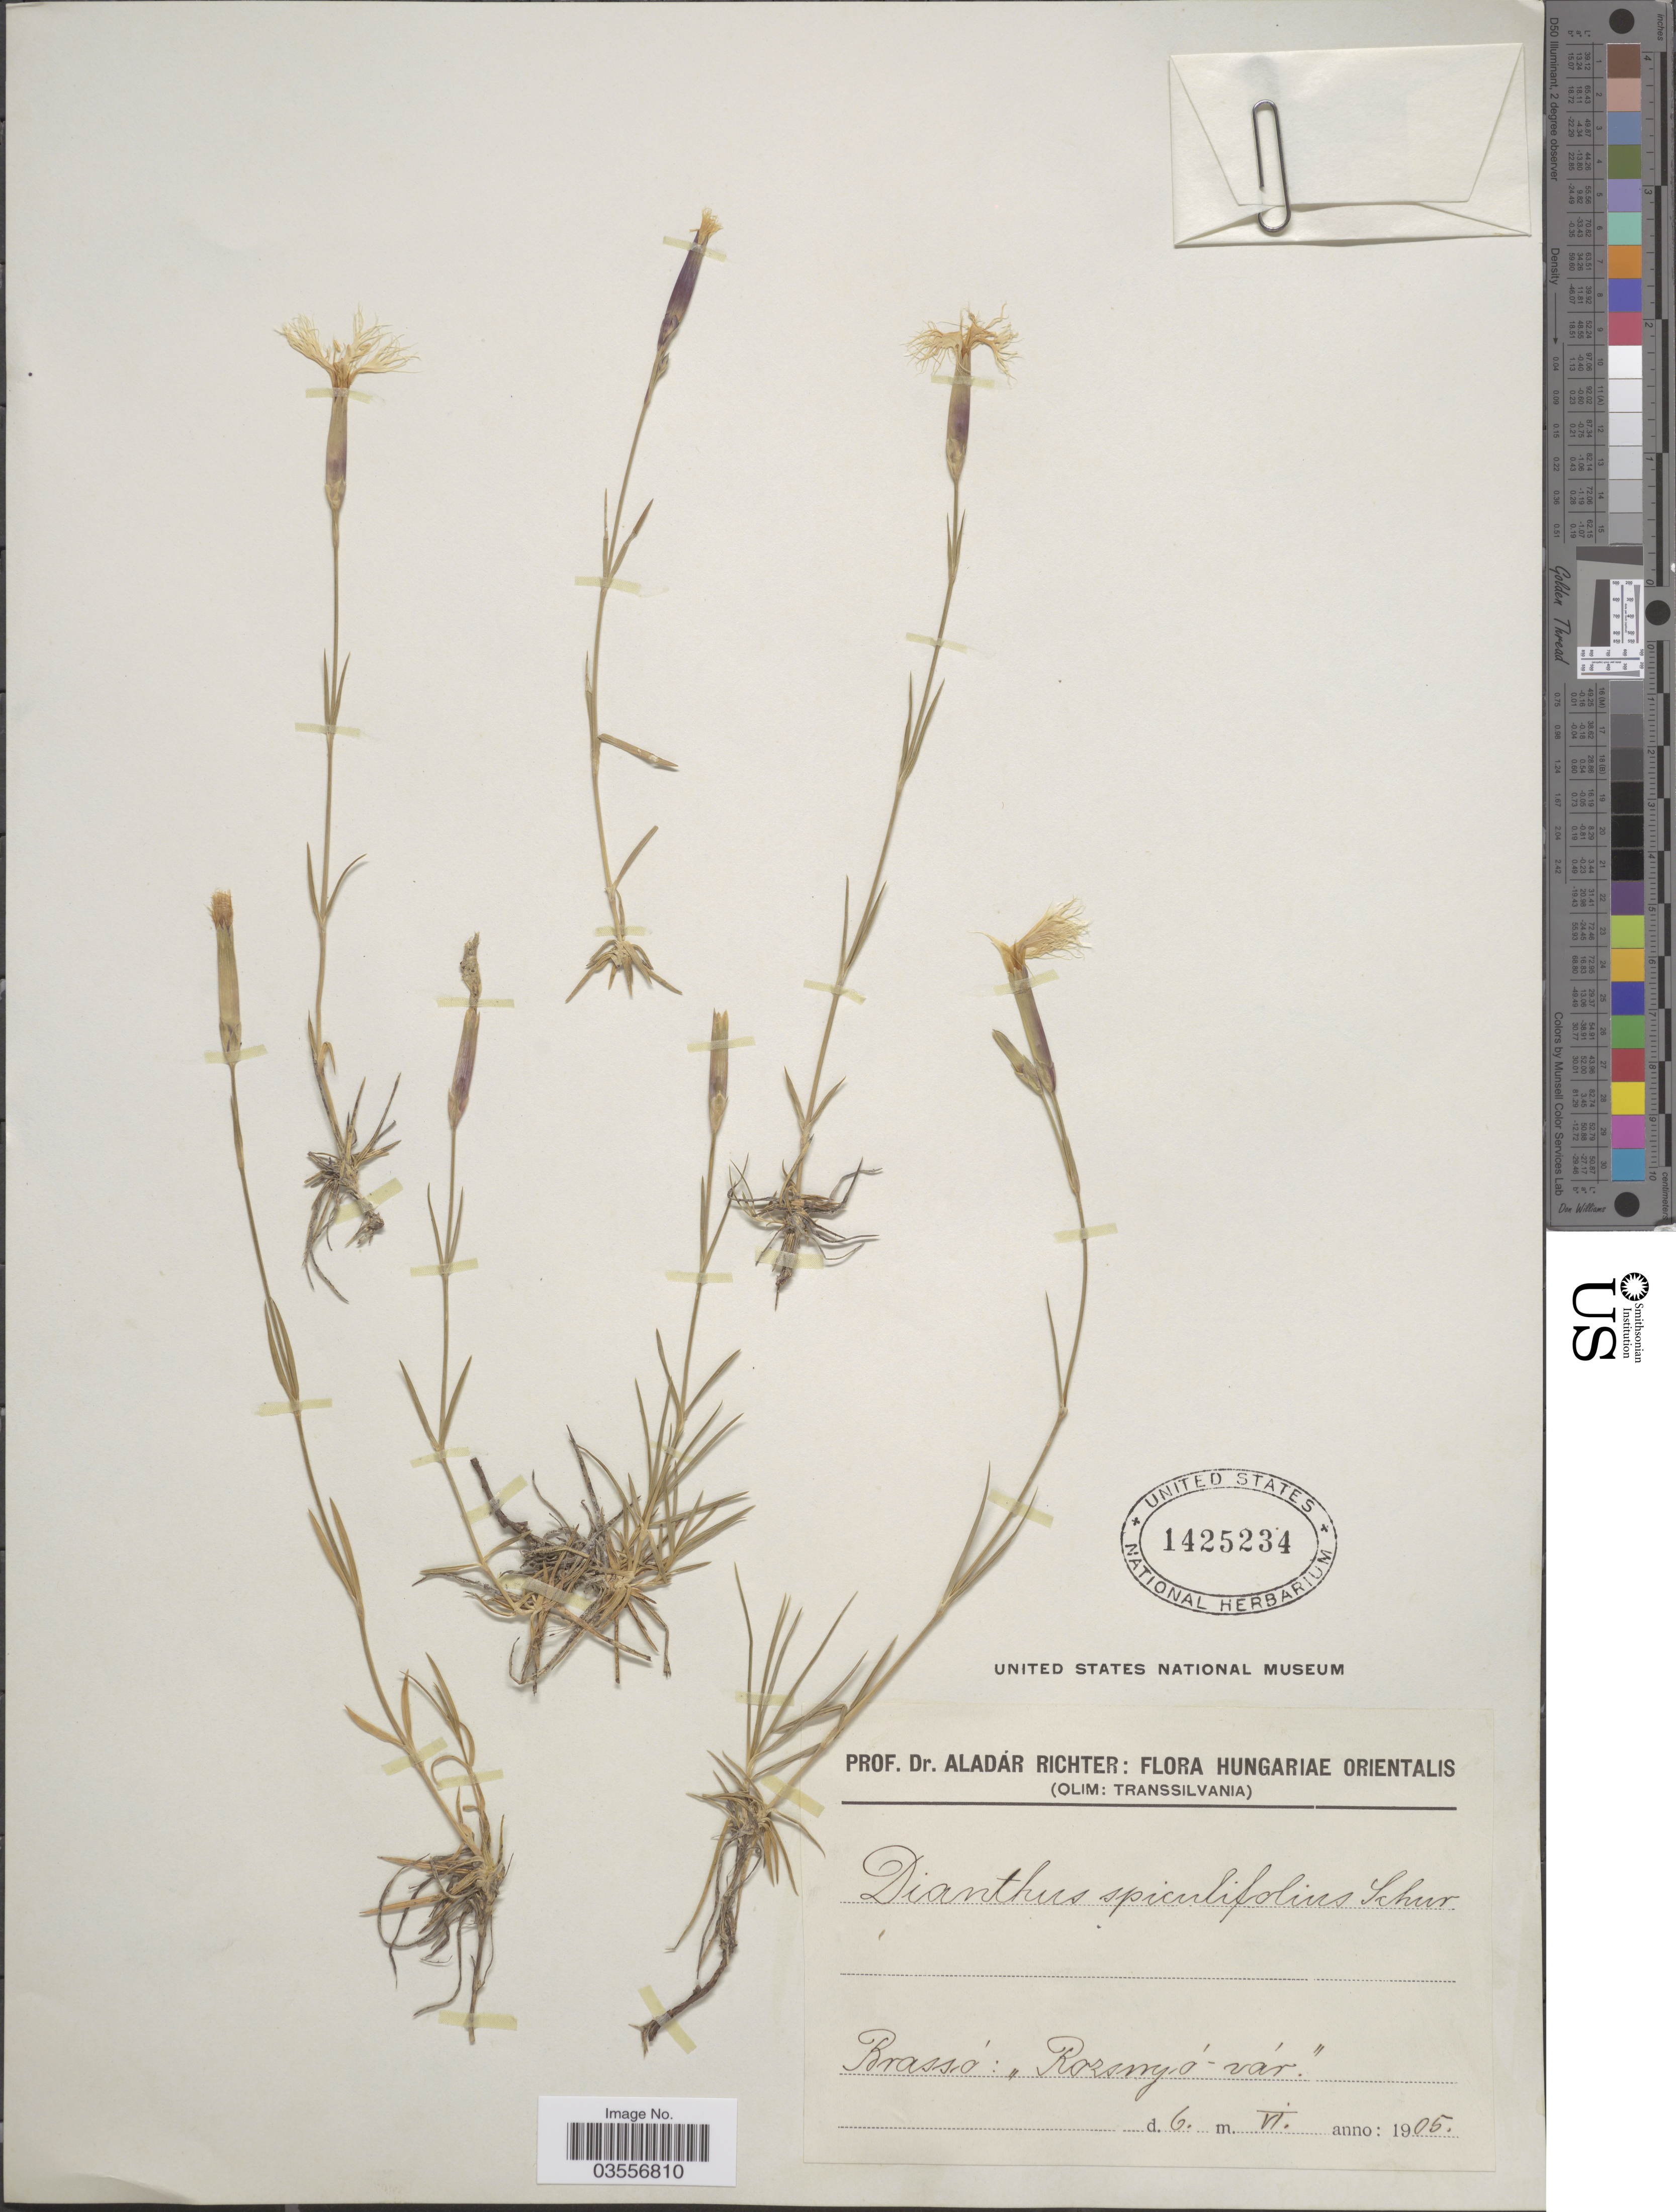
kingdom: Plantae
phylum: Tracheophyta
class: Magnoliopsida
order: Caryophyllales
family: Caryophyllaceae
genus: Dianthus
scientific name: Dianthus spiculifolius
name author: Schur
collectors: A. Richter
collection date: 1905-06-06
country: Hungary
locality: Hungariae Orientalis. Brassó [interpreted]: "Rosswyó [interpreted]-vár [interpreted]"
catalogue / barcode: US 1425234